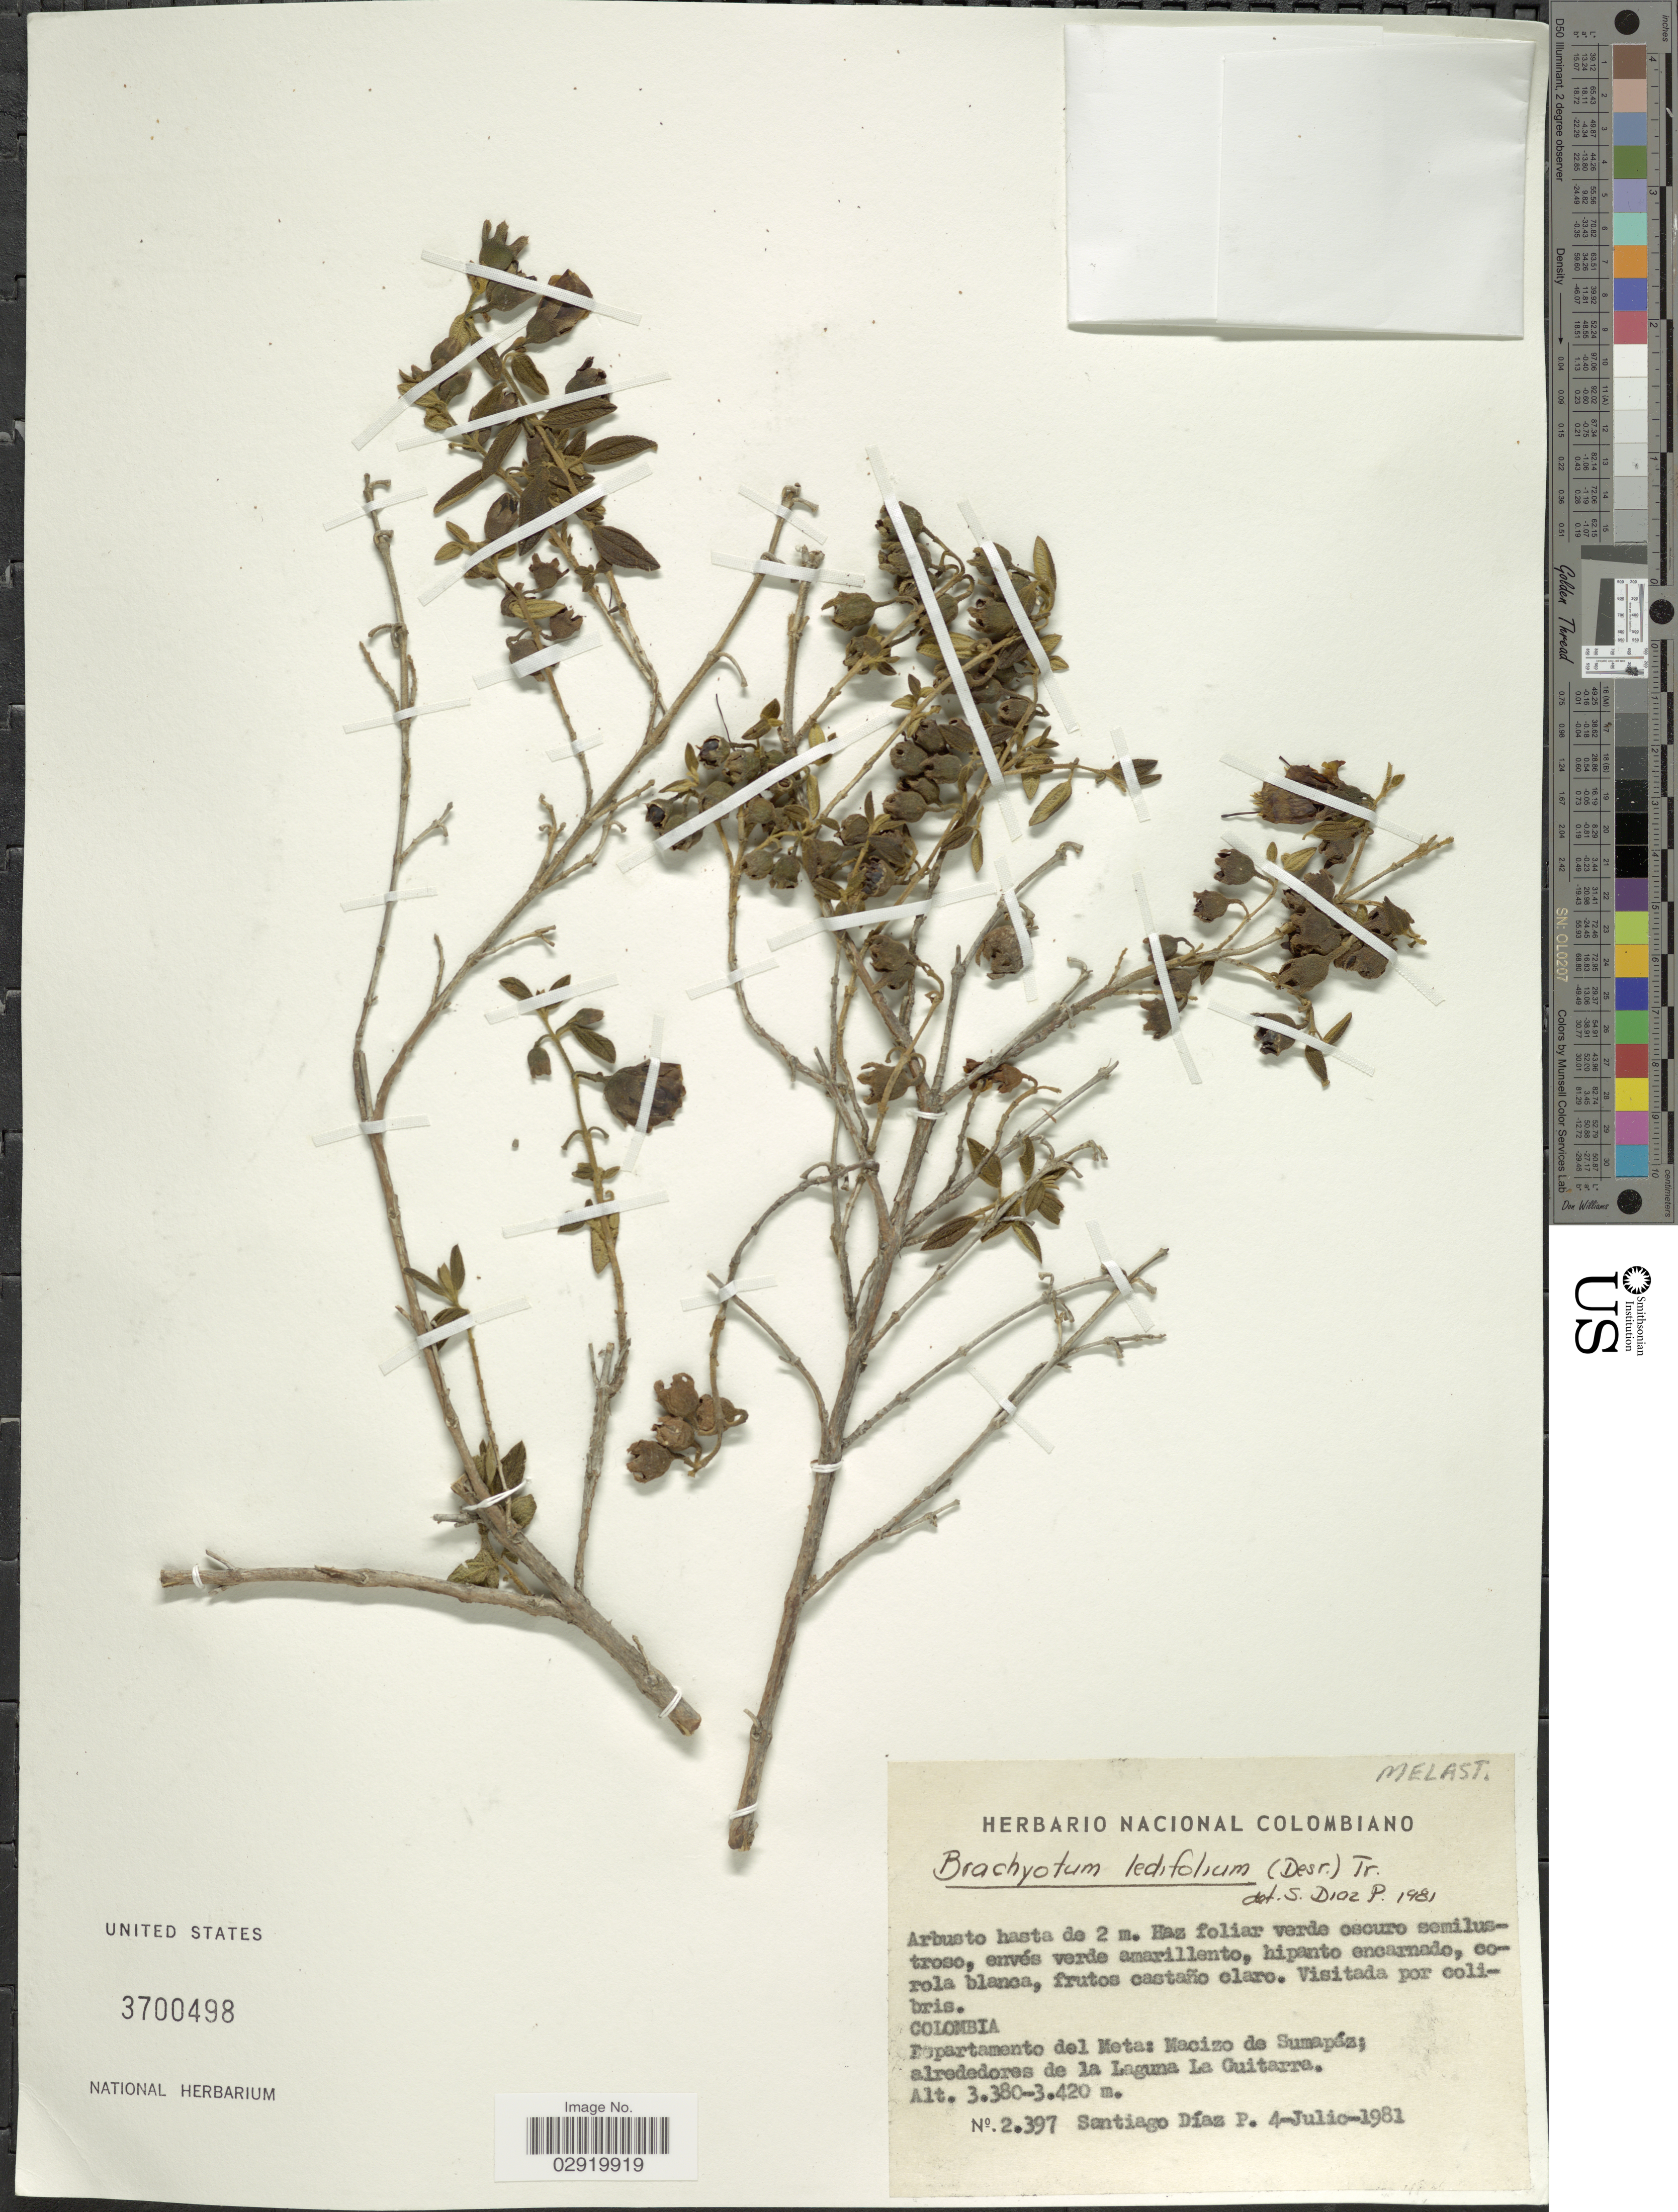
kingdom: Plantae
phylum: Tracheophyta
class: Magnoliopsida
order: Myrtales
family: Melastomataceae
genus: Brachyotum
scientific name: Brachyotum ledifolium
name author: (Desr.) Triana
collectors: S. Diaz P.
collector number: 2397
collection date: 1981-07-04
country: Colombia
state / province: Meta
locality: Departamento del meta: Macizo de Sumapáz: alrededores de la Laguna La Guitarra.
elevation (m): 3380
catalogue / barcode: US 3700498